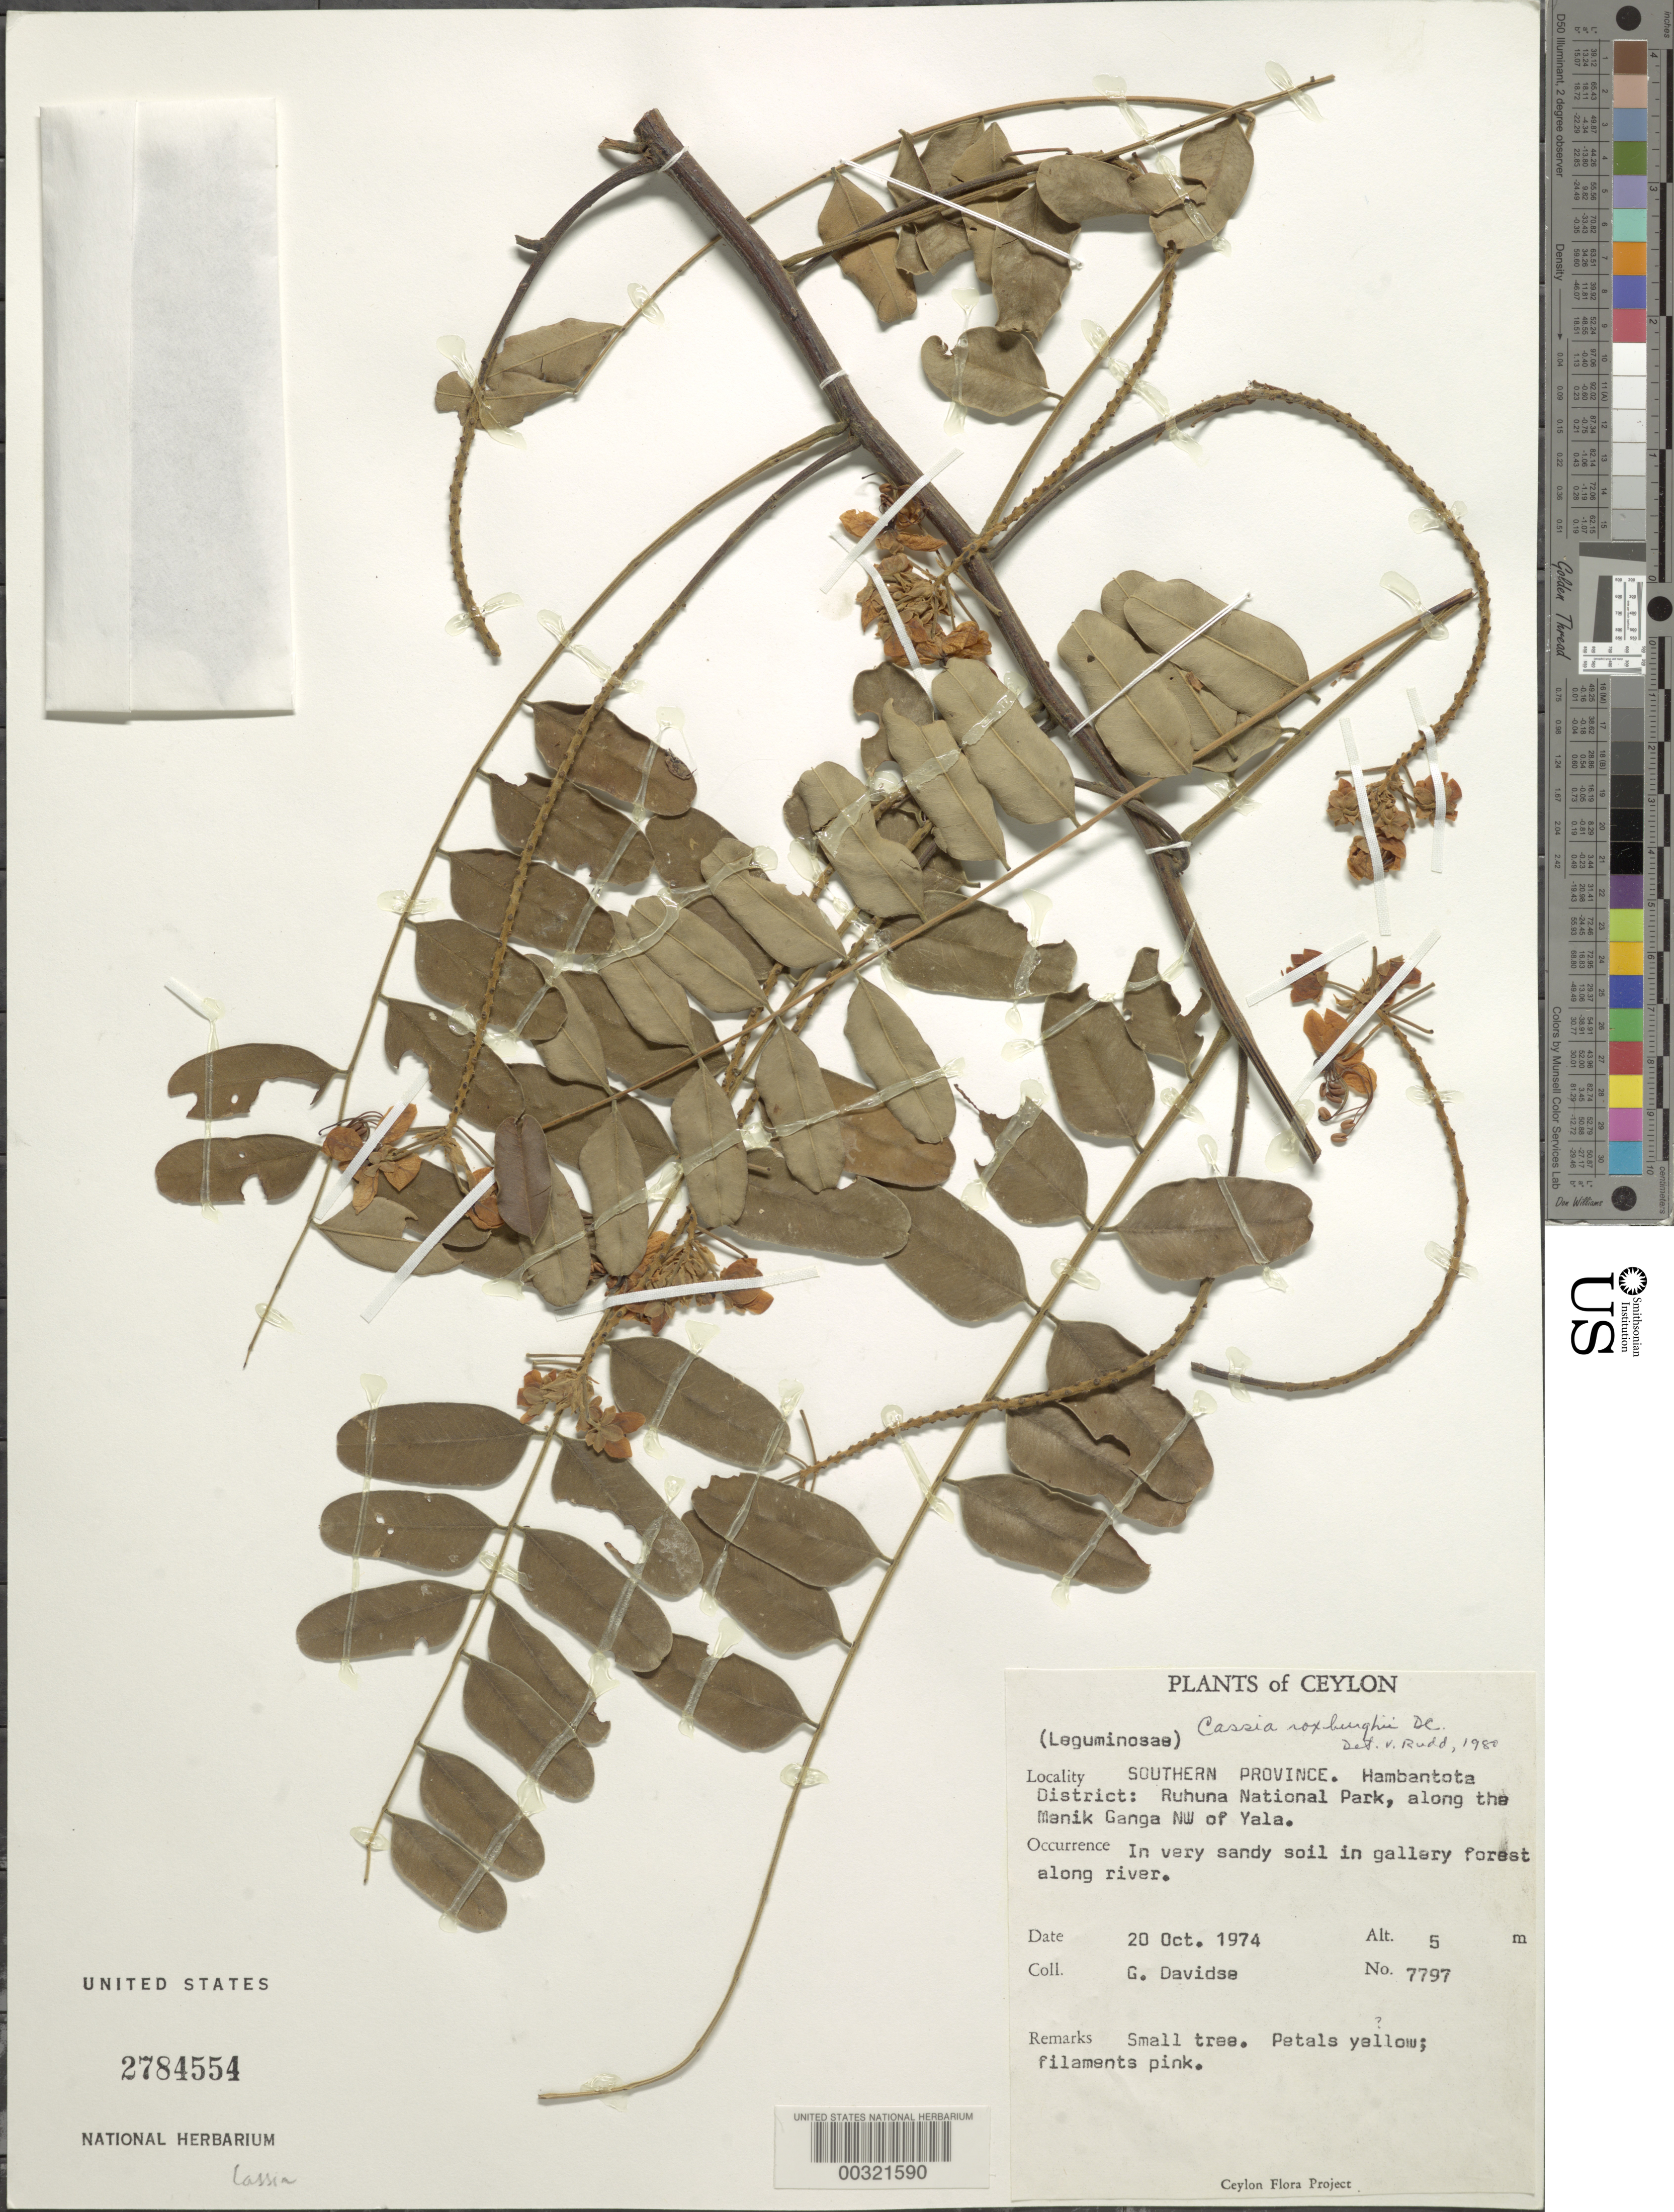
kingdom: Plantae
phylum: Tracheophyta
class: Magnoliopsida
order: Fabales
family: Fabaceae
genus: Cassia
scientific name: Cassia roxburghii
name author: Steud.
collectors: G. Davidse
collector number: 7797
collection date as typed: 20 Oct 1974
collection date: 1974-10-20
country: Sri Lanka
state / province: Southern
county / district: Hambantota Dist.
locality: Ruhuna national park, along the manik ganga nw of yala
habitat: Very sandy soil in gallery forest along river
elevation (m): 5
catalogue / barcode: US 2784554